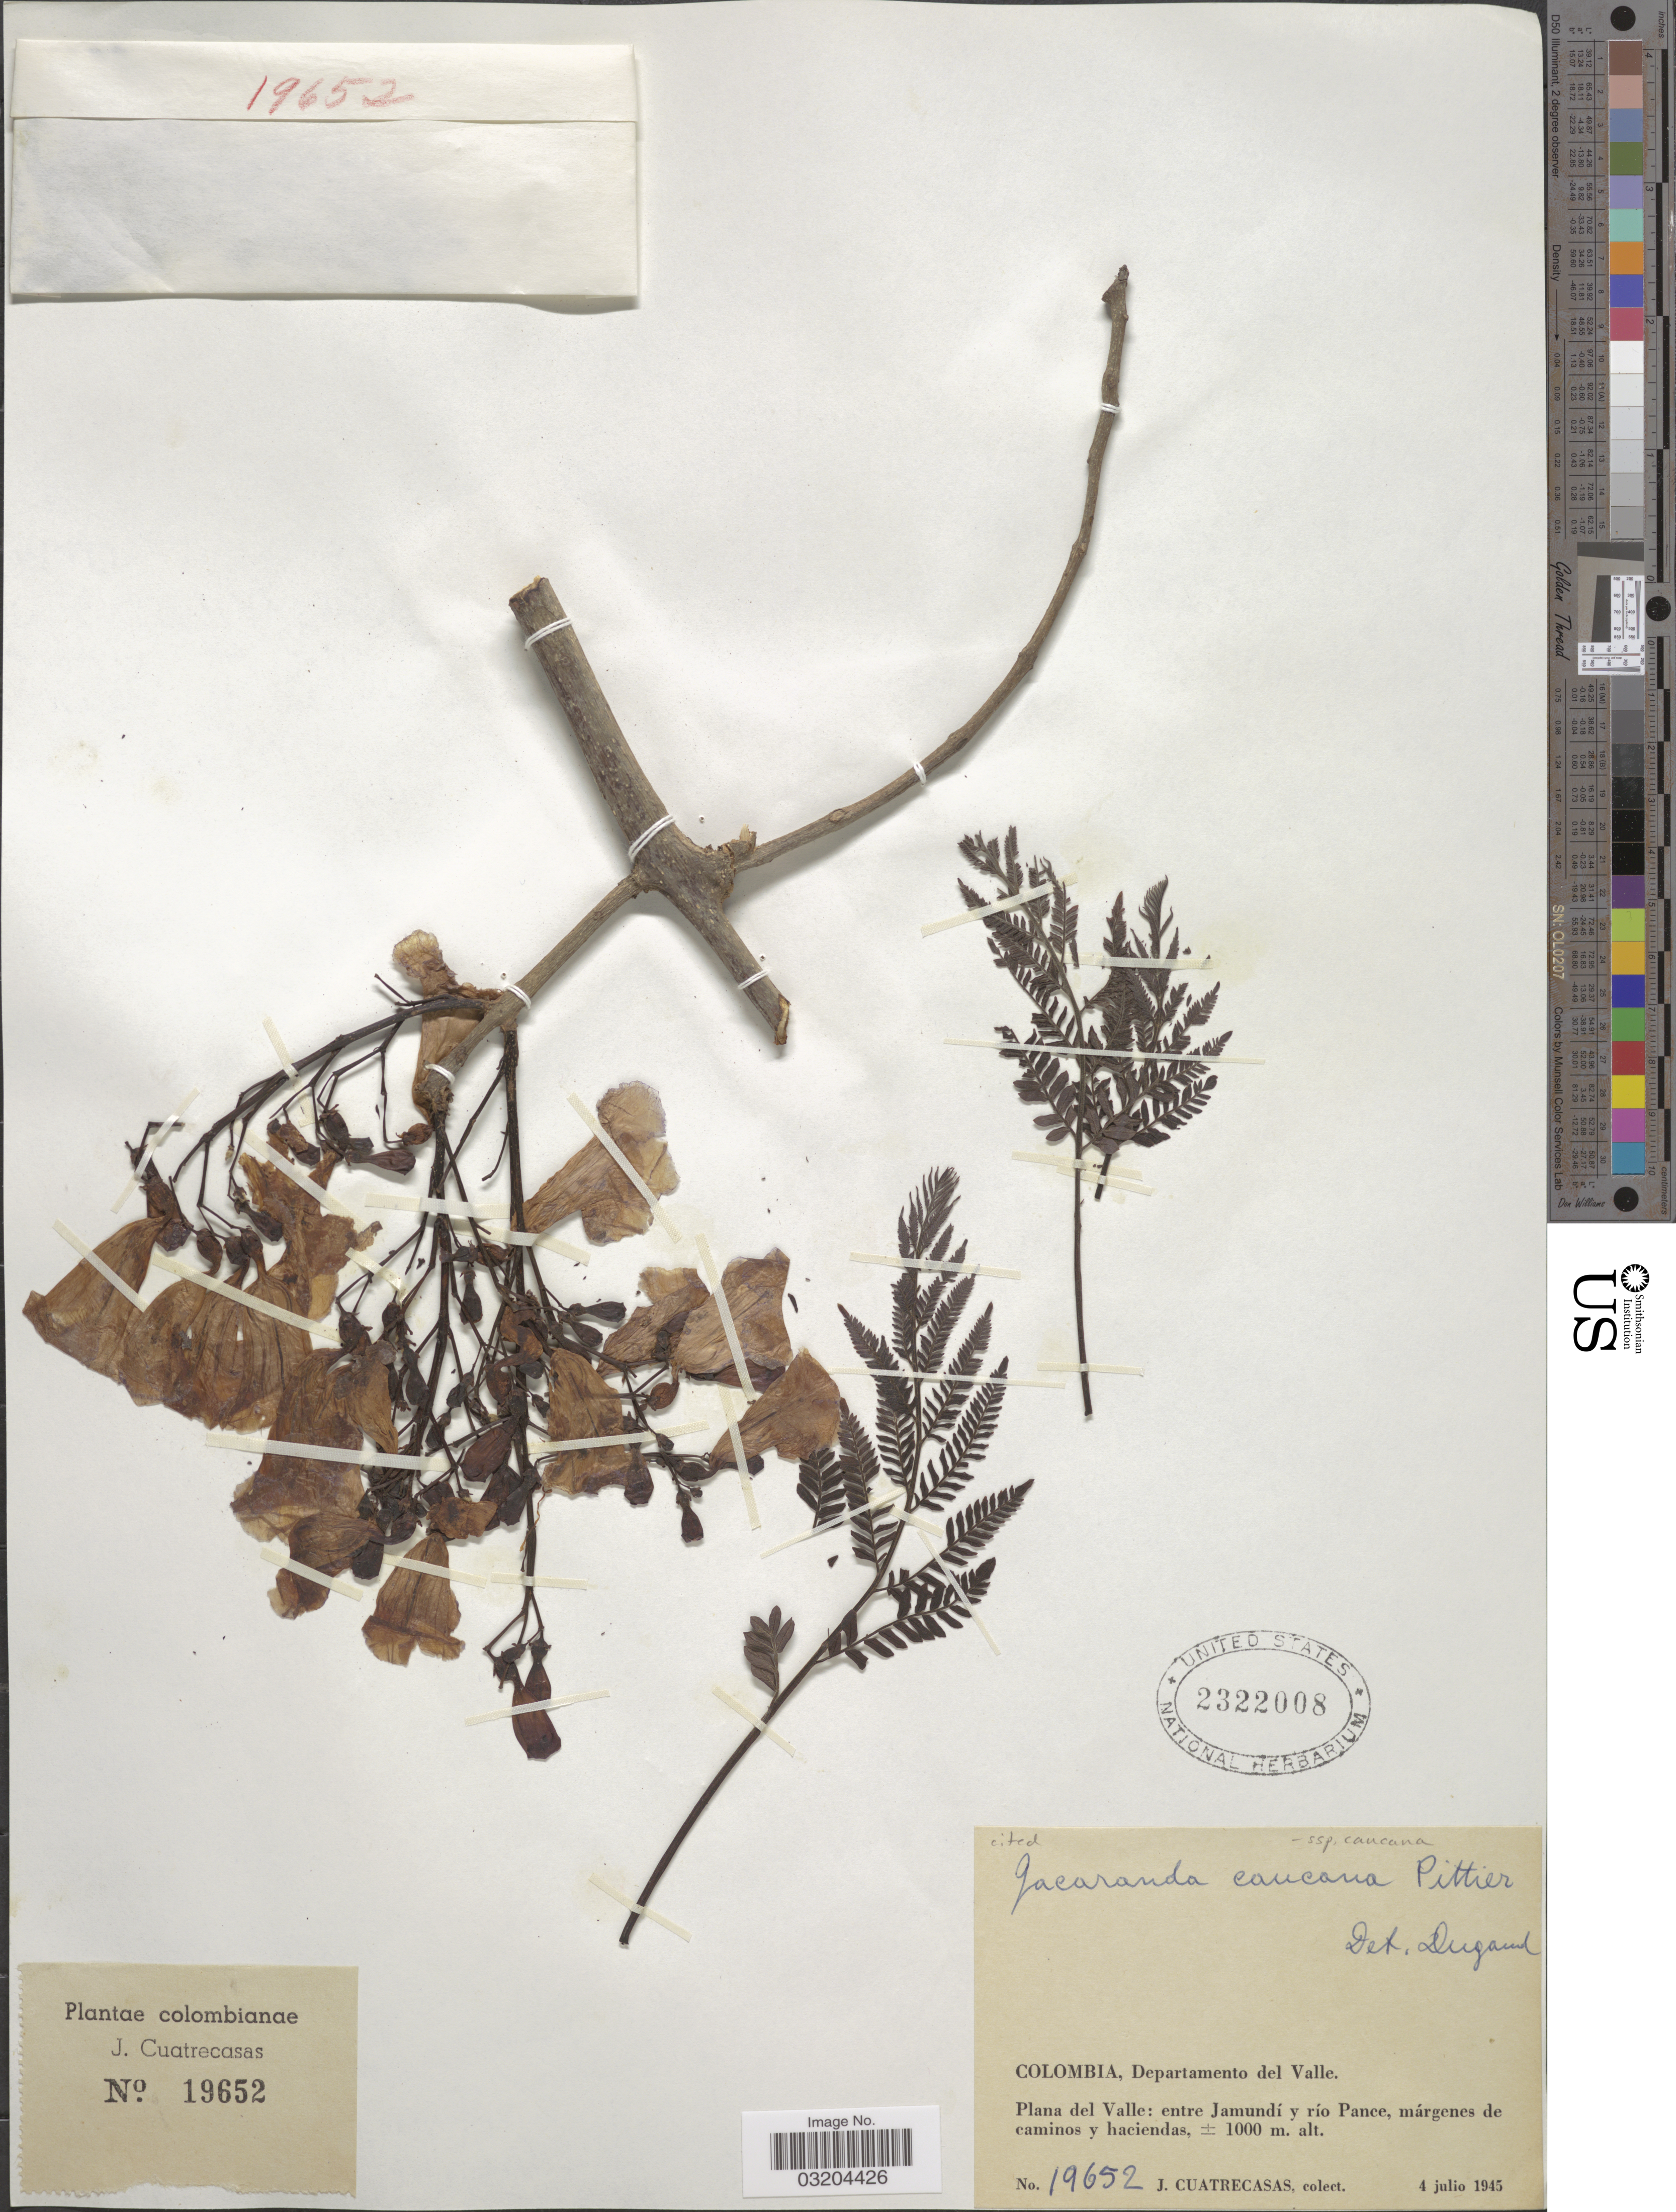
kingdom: Plantae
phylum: Tracheophyta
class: Magnoliopsida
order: Lamiales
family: Bignoniaceae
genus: Jacaranda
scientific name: Jacaranda caucana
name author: Pittier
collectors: J. Cuatrecasas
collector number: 19652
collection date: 1945-07-04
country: Colombia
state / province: Valle del Cauca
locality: Departamento del Valle. Plana del Valle: entre Jamundí y río Pance, márgenes de caminos y haciendas.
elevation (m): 1000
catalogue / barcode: US 2322008